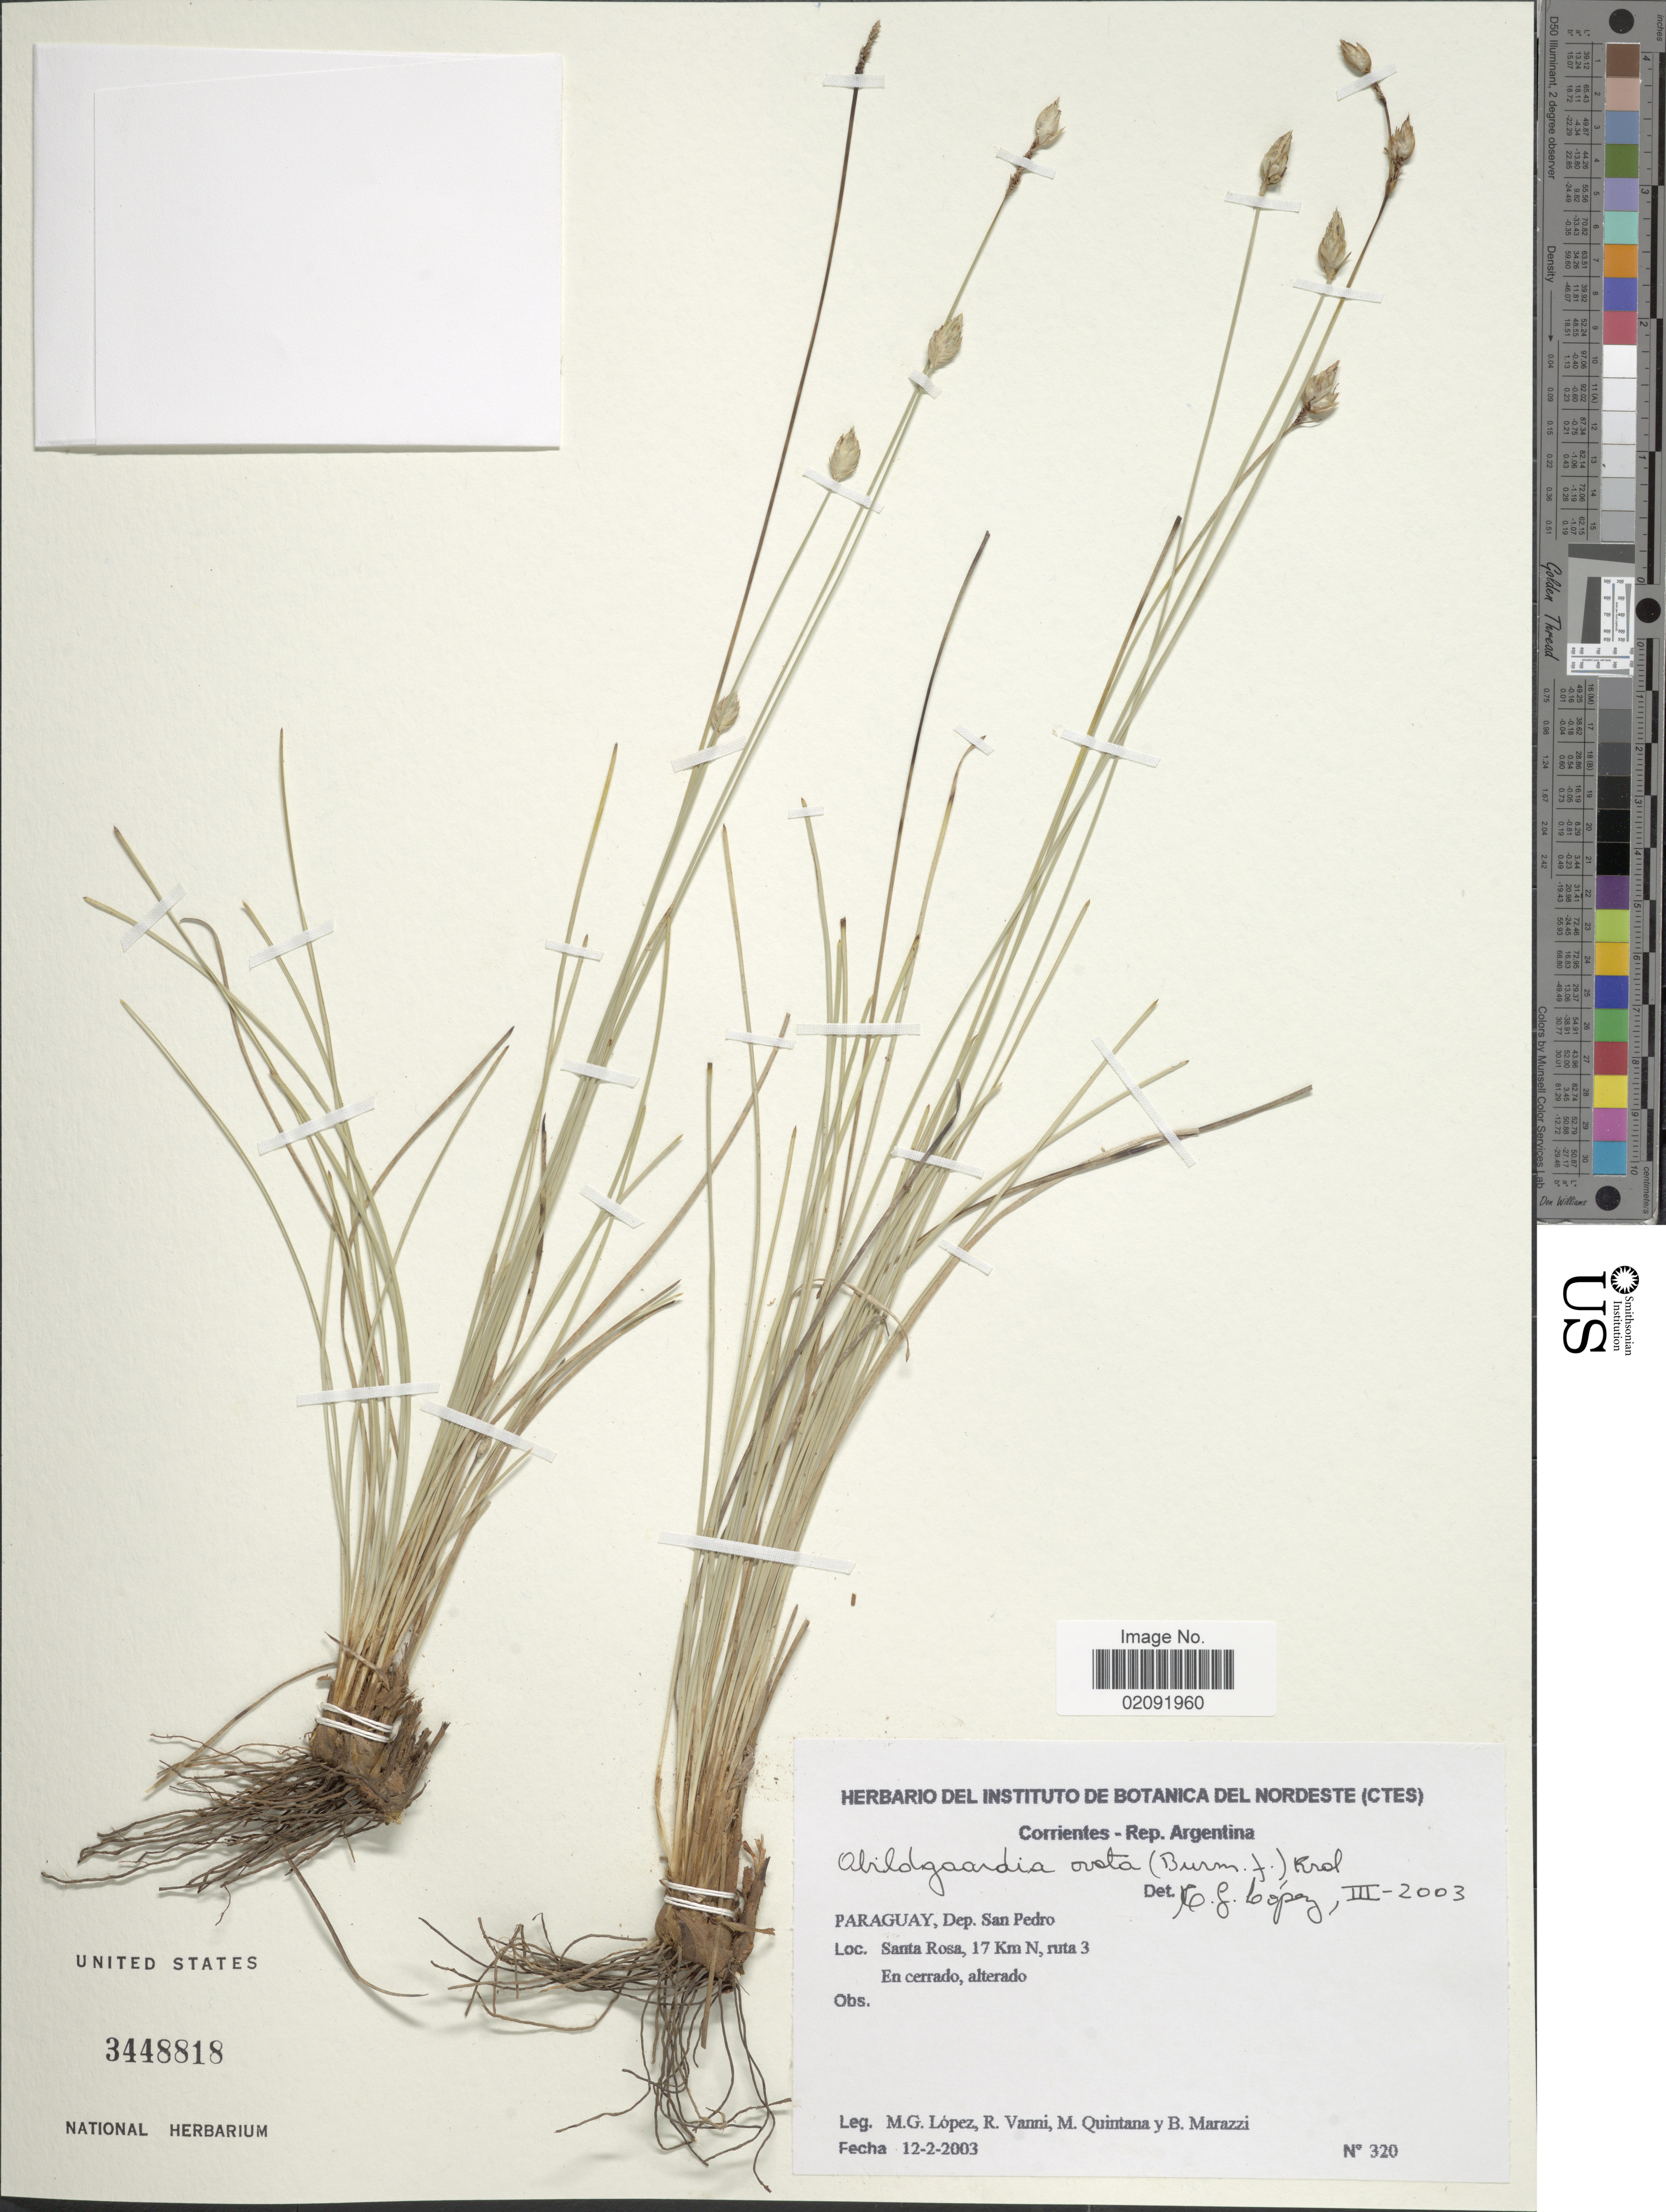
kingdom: Plantae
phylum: Tracheophyta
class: Liliopsida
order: Poales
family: Cyperaceae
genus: Abildgaardia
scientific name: Abildgaardia ovata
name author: (Burm. f.) Kral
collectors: M. López, R. Vanni, M. Quintana & B. Marazzi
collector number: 320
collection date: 2003-02-12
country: Paraguay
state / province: San Pedro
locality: Dep. San Pedro, Santa Rosa, 17 Km N, ruta 3, En cerrado, alterado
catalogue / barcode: US 3448818